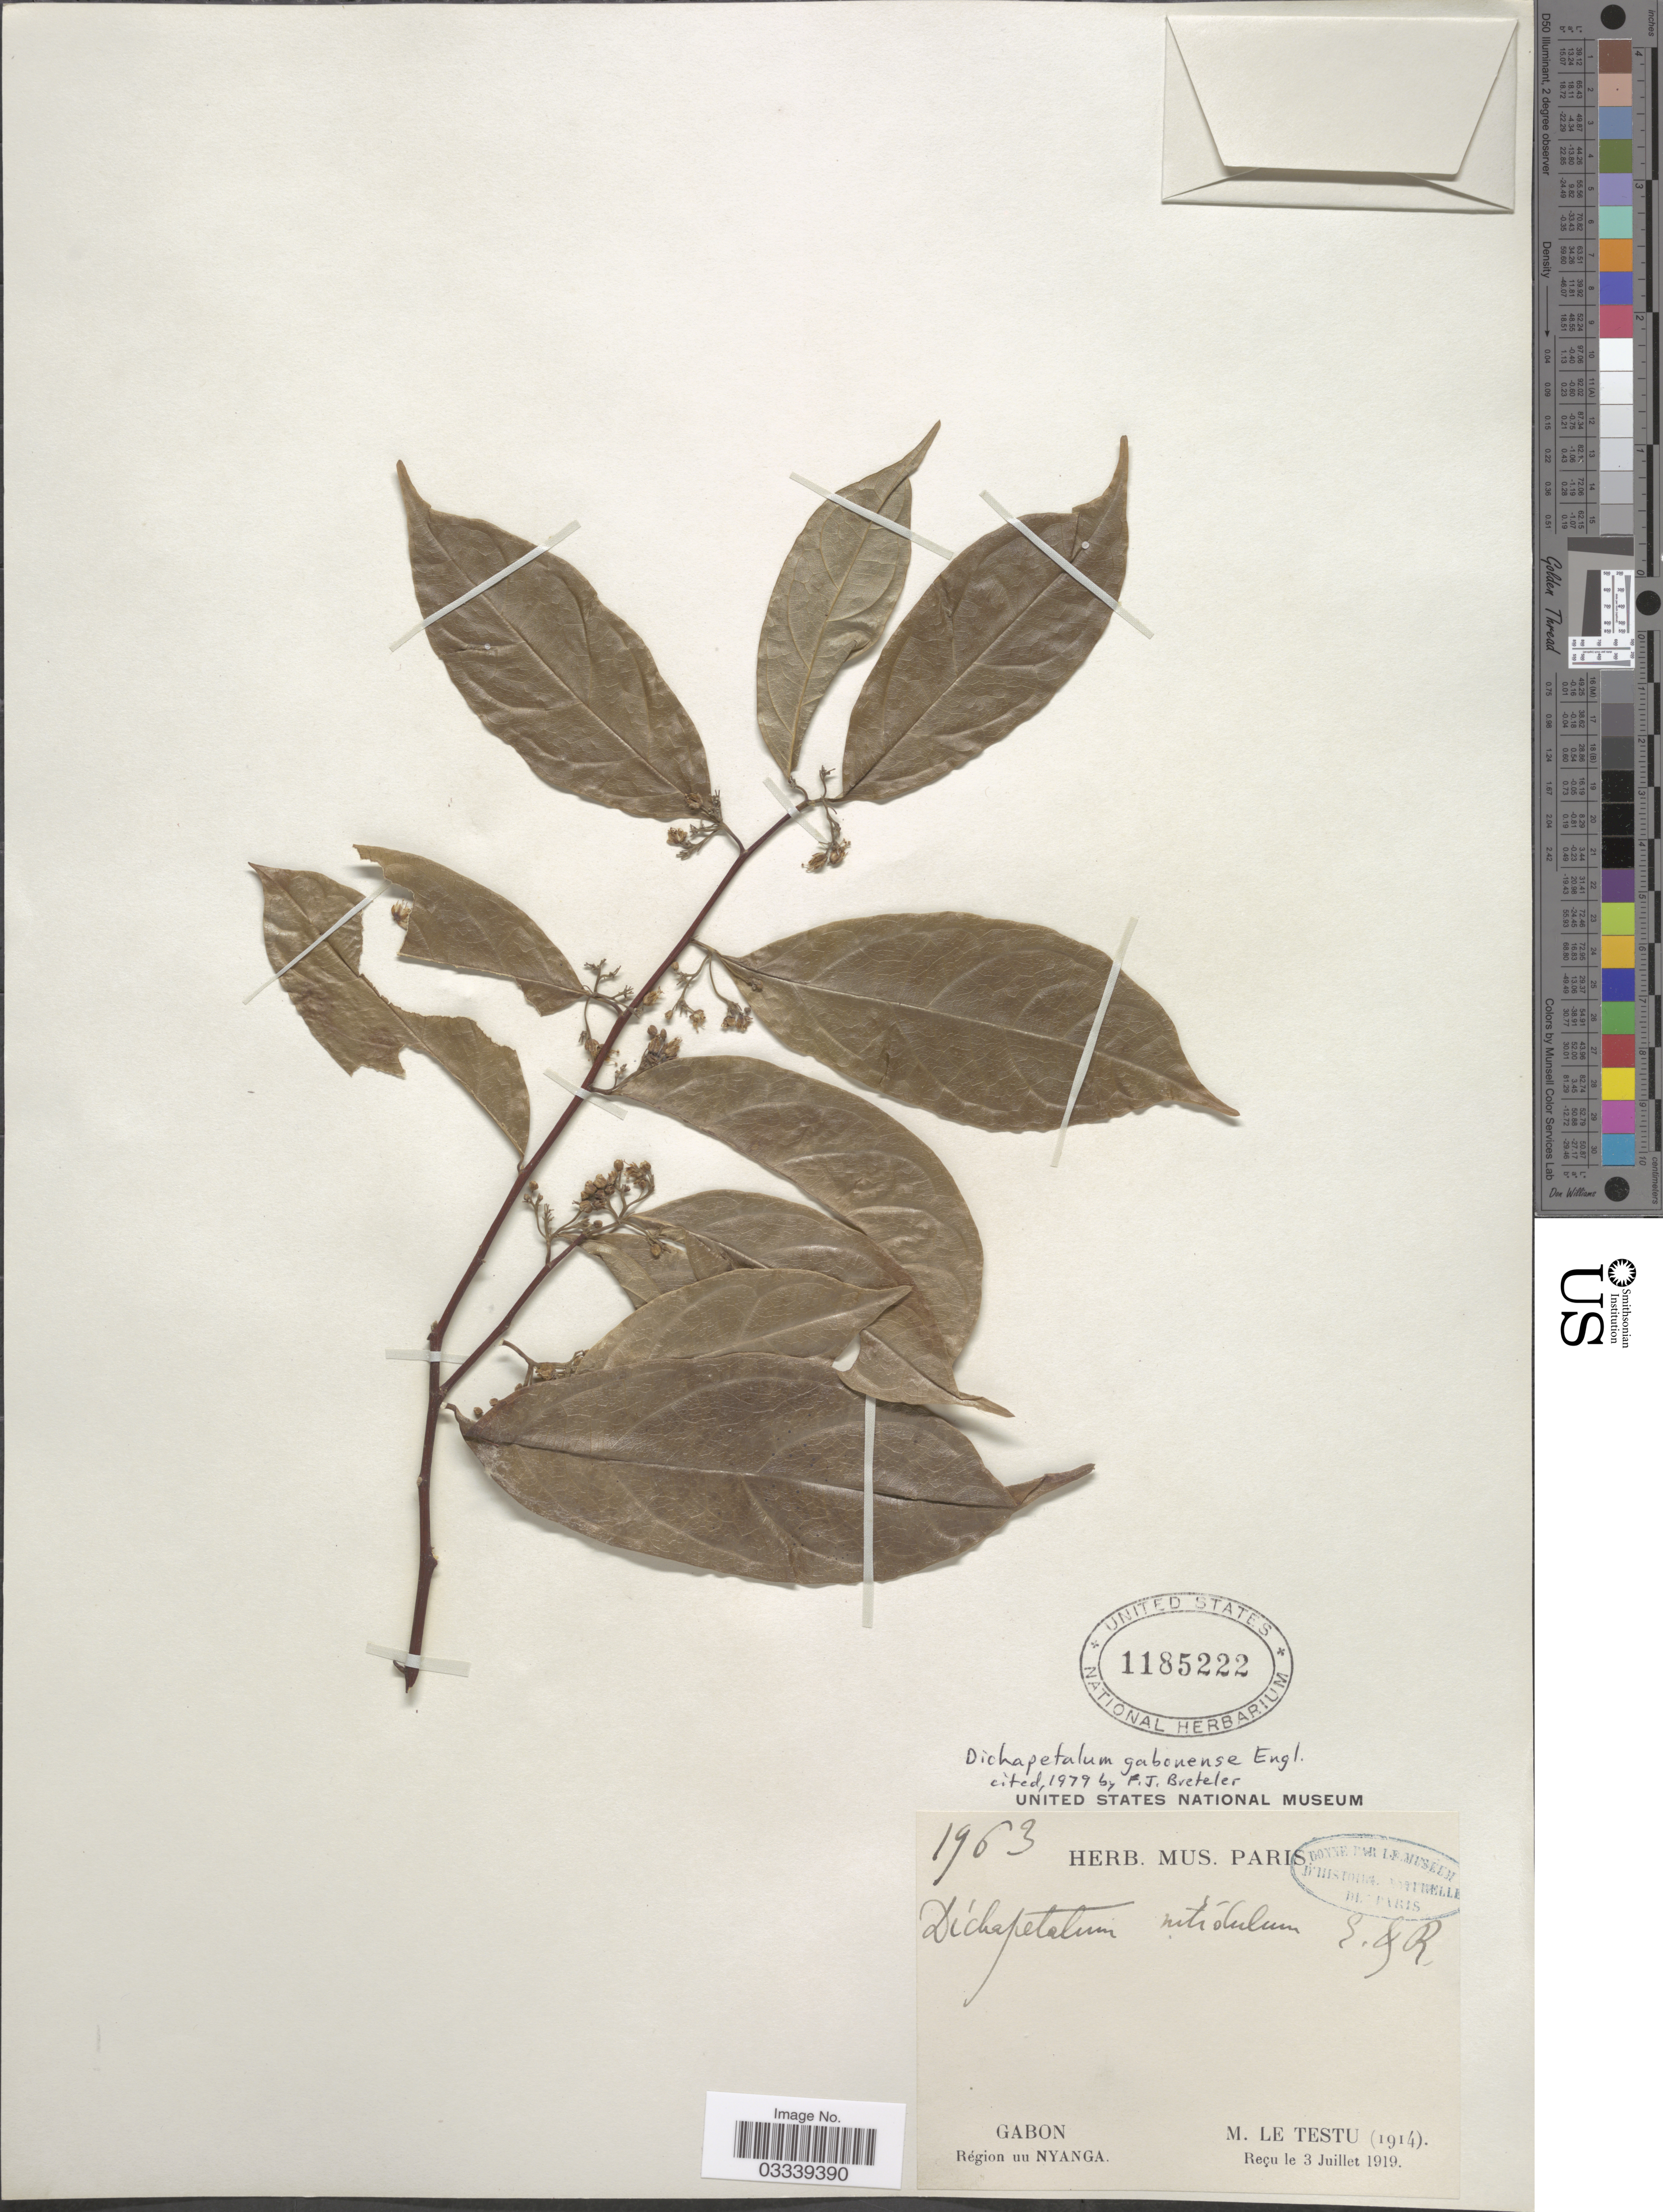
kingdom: Plantae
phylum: Tracheophyta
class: Magnoliopsida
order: Malpighiales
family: Dichapetalaceae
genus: Dichapetalum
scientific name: Dichapetalum gabonense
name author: Engl.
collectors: M. Le Testu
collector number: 1963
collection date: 1914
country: Gabon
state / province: Nyanga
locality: Région uu Nyanga.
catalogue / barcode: US 1185222